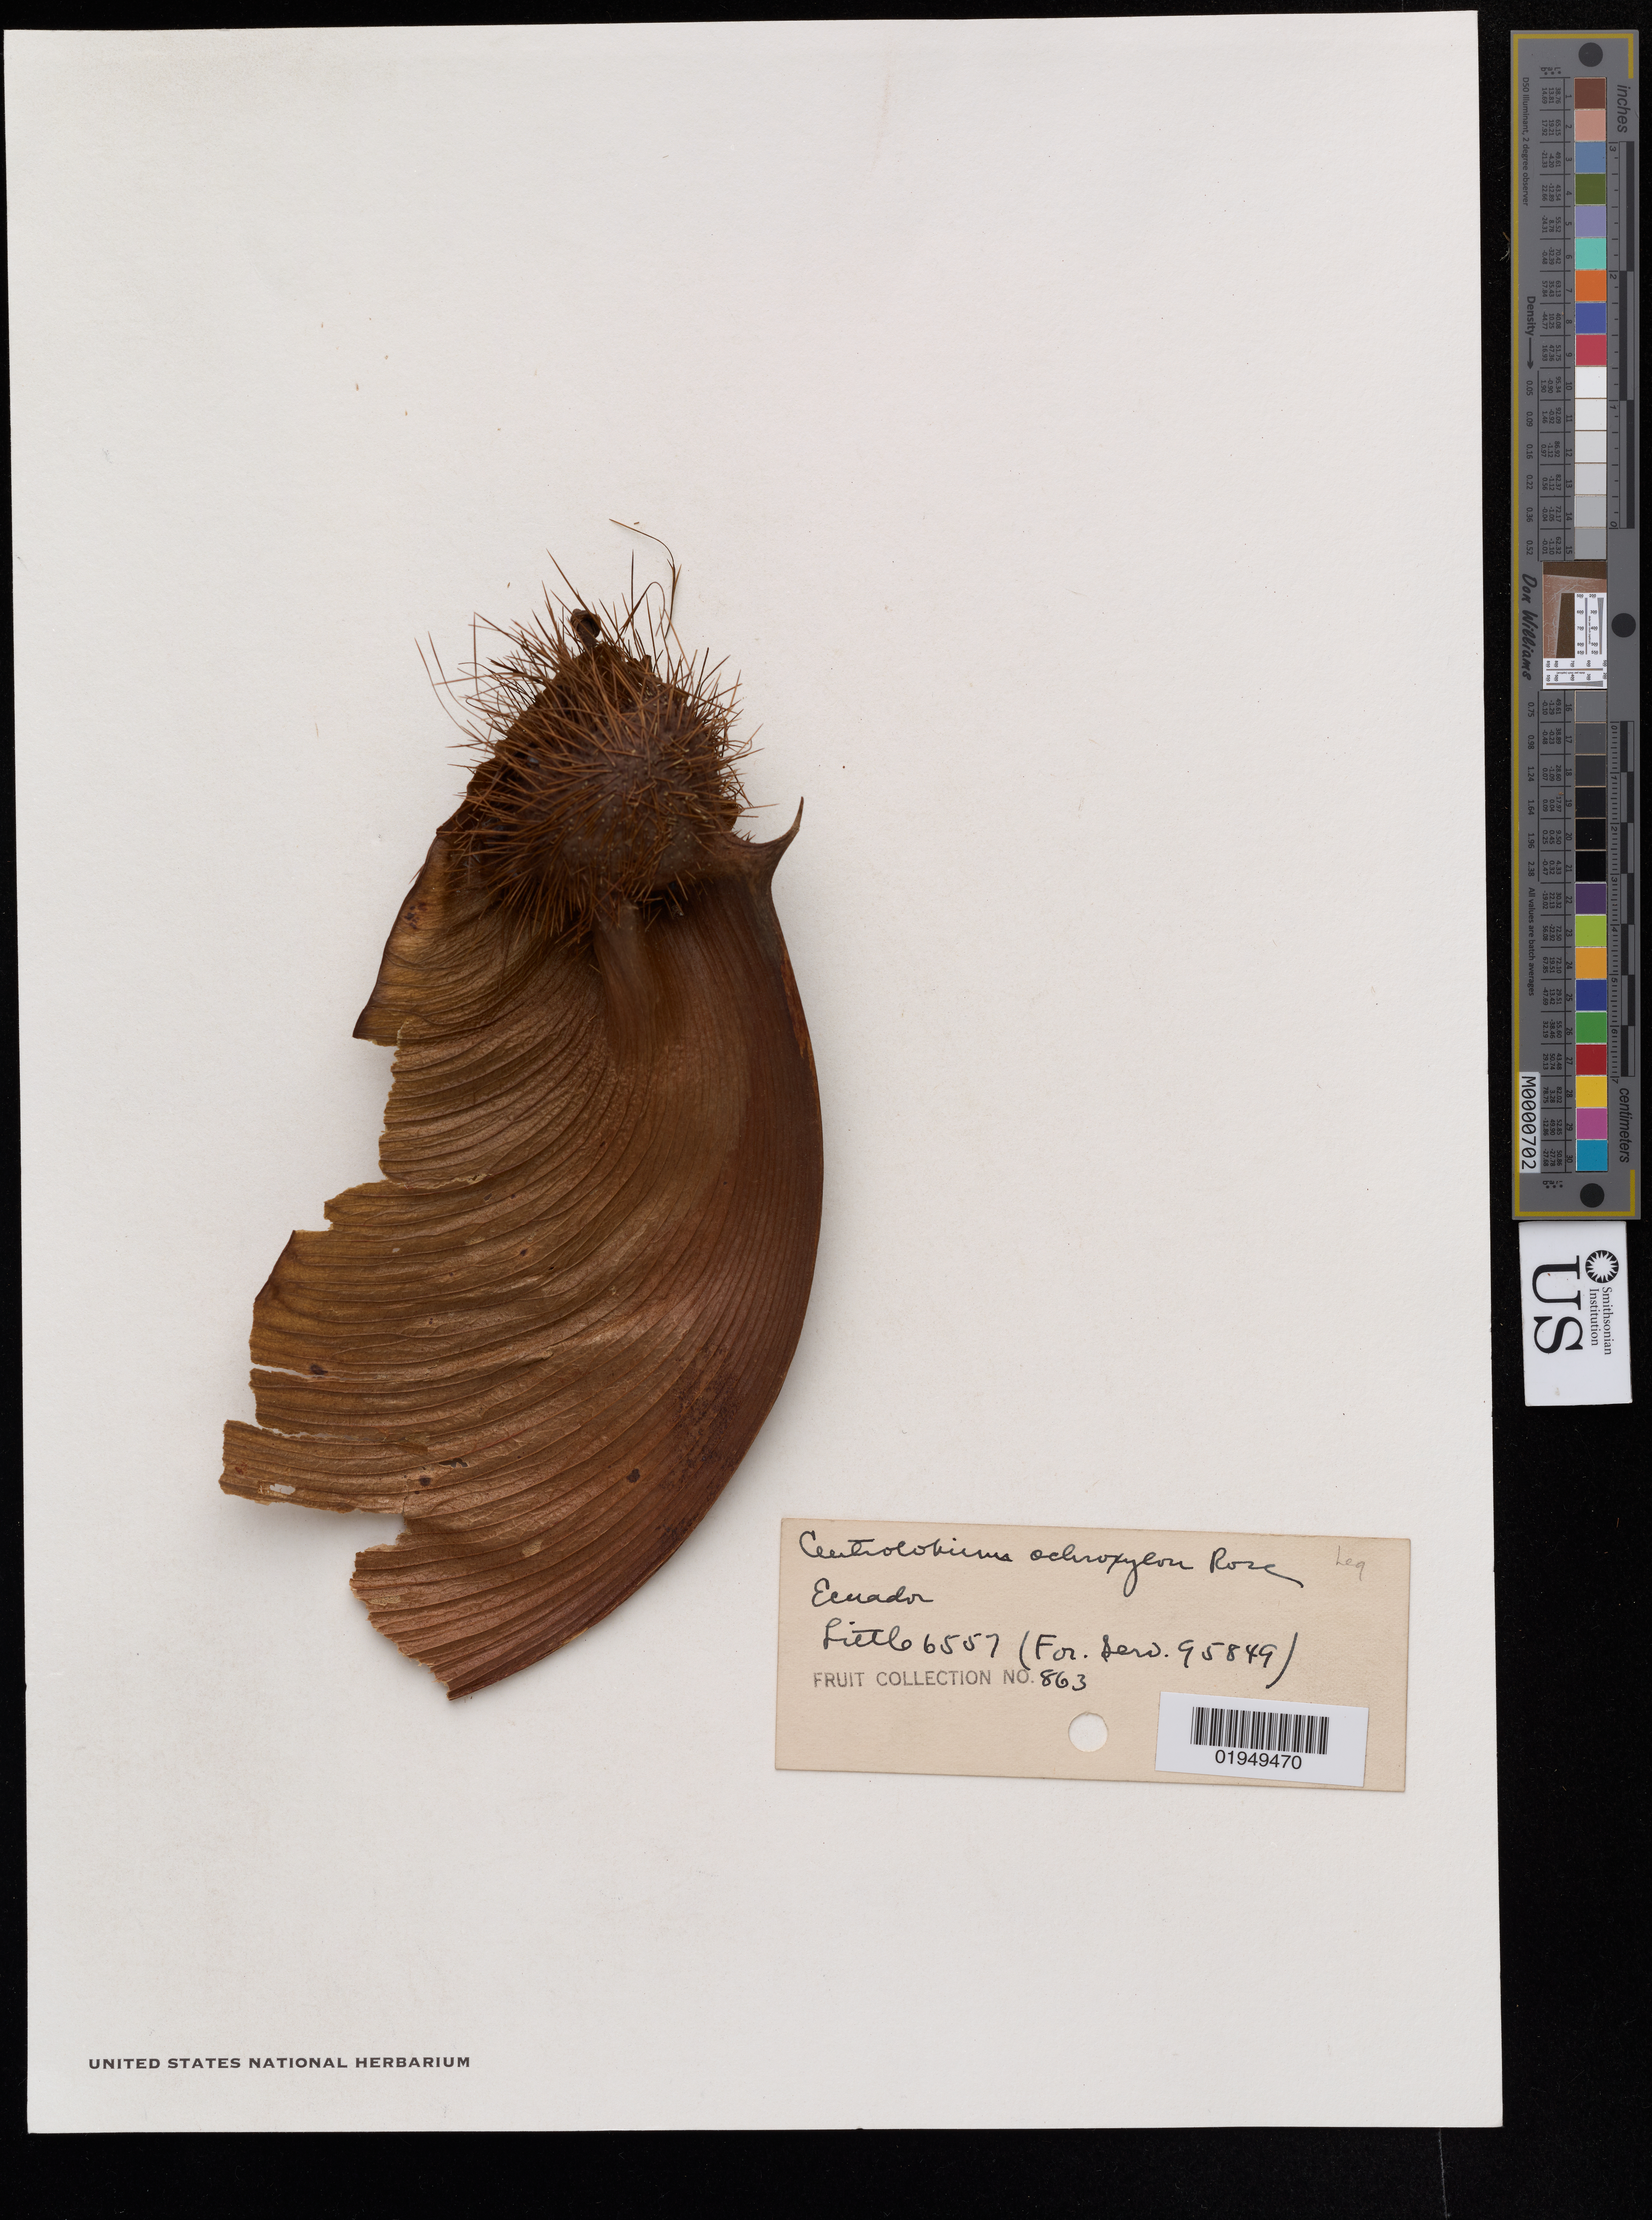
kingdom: Plantae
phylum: Tracheophyta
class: Magnoliopsida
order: Fabales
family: Fabaceae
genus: Centrolobium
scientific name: Centrolobium ochroxylum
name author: Rose ex Rudd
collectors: E. L. Little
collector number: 6557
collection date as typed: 02 Jun 1943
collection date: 1943-06-02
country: Ecuador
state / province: Los Ríos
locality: hacienda at Quevedo, Von Buchwald's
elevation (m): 1016